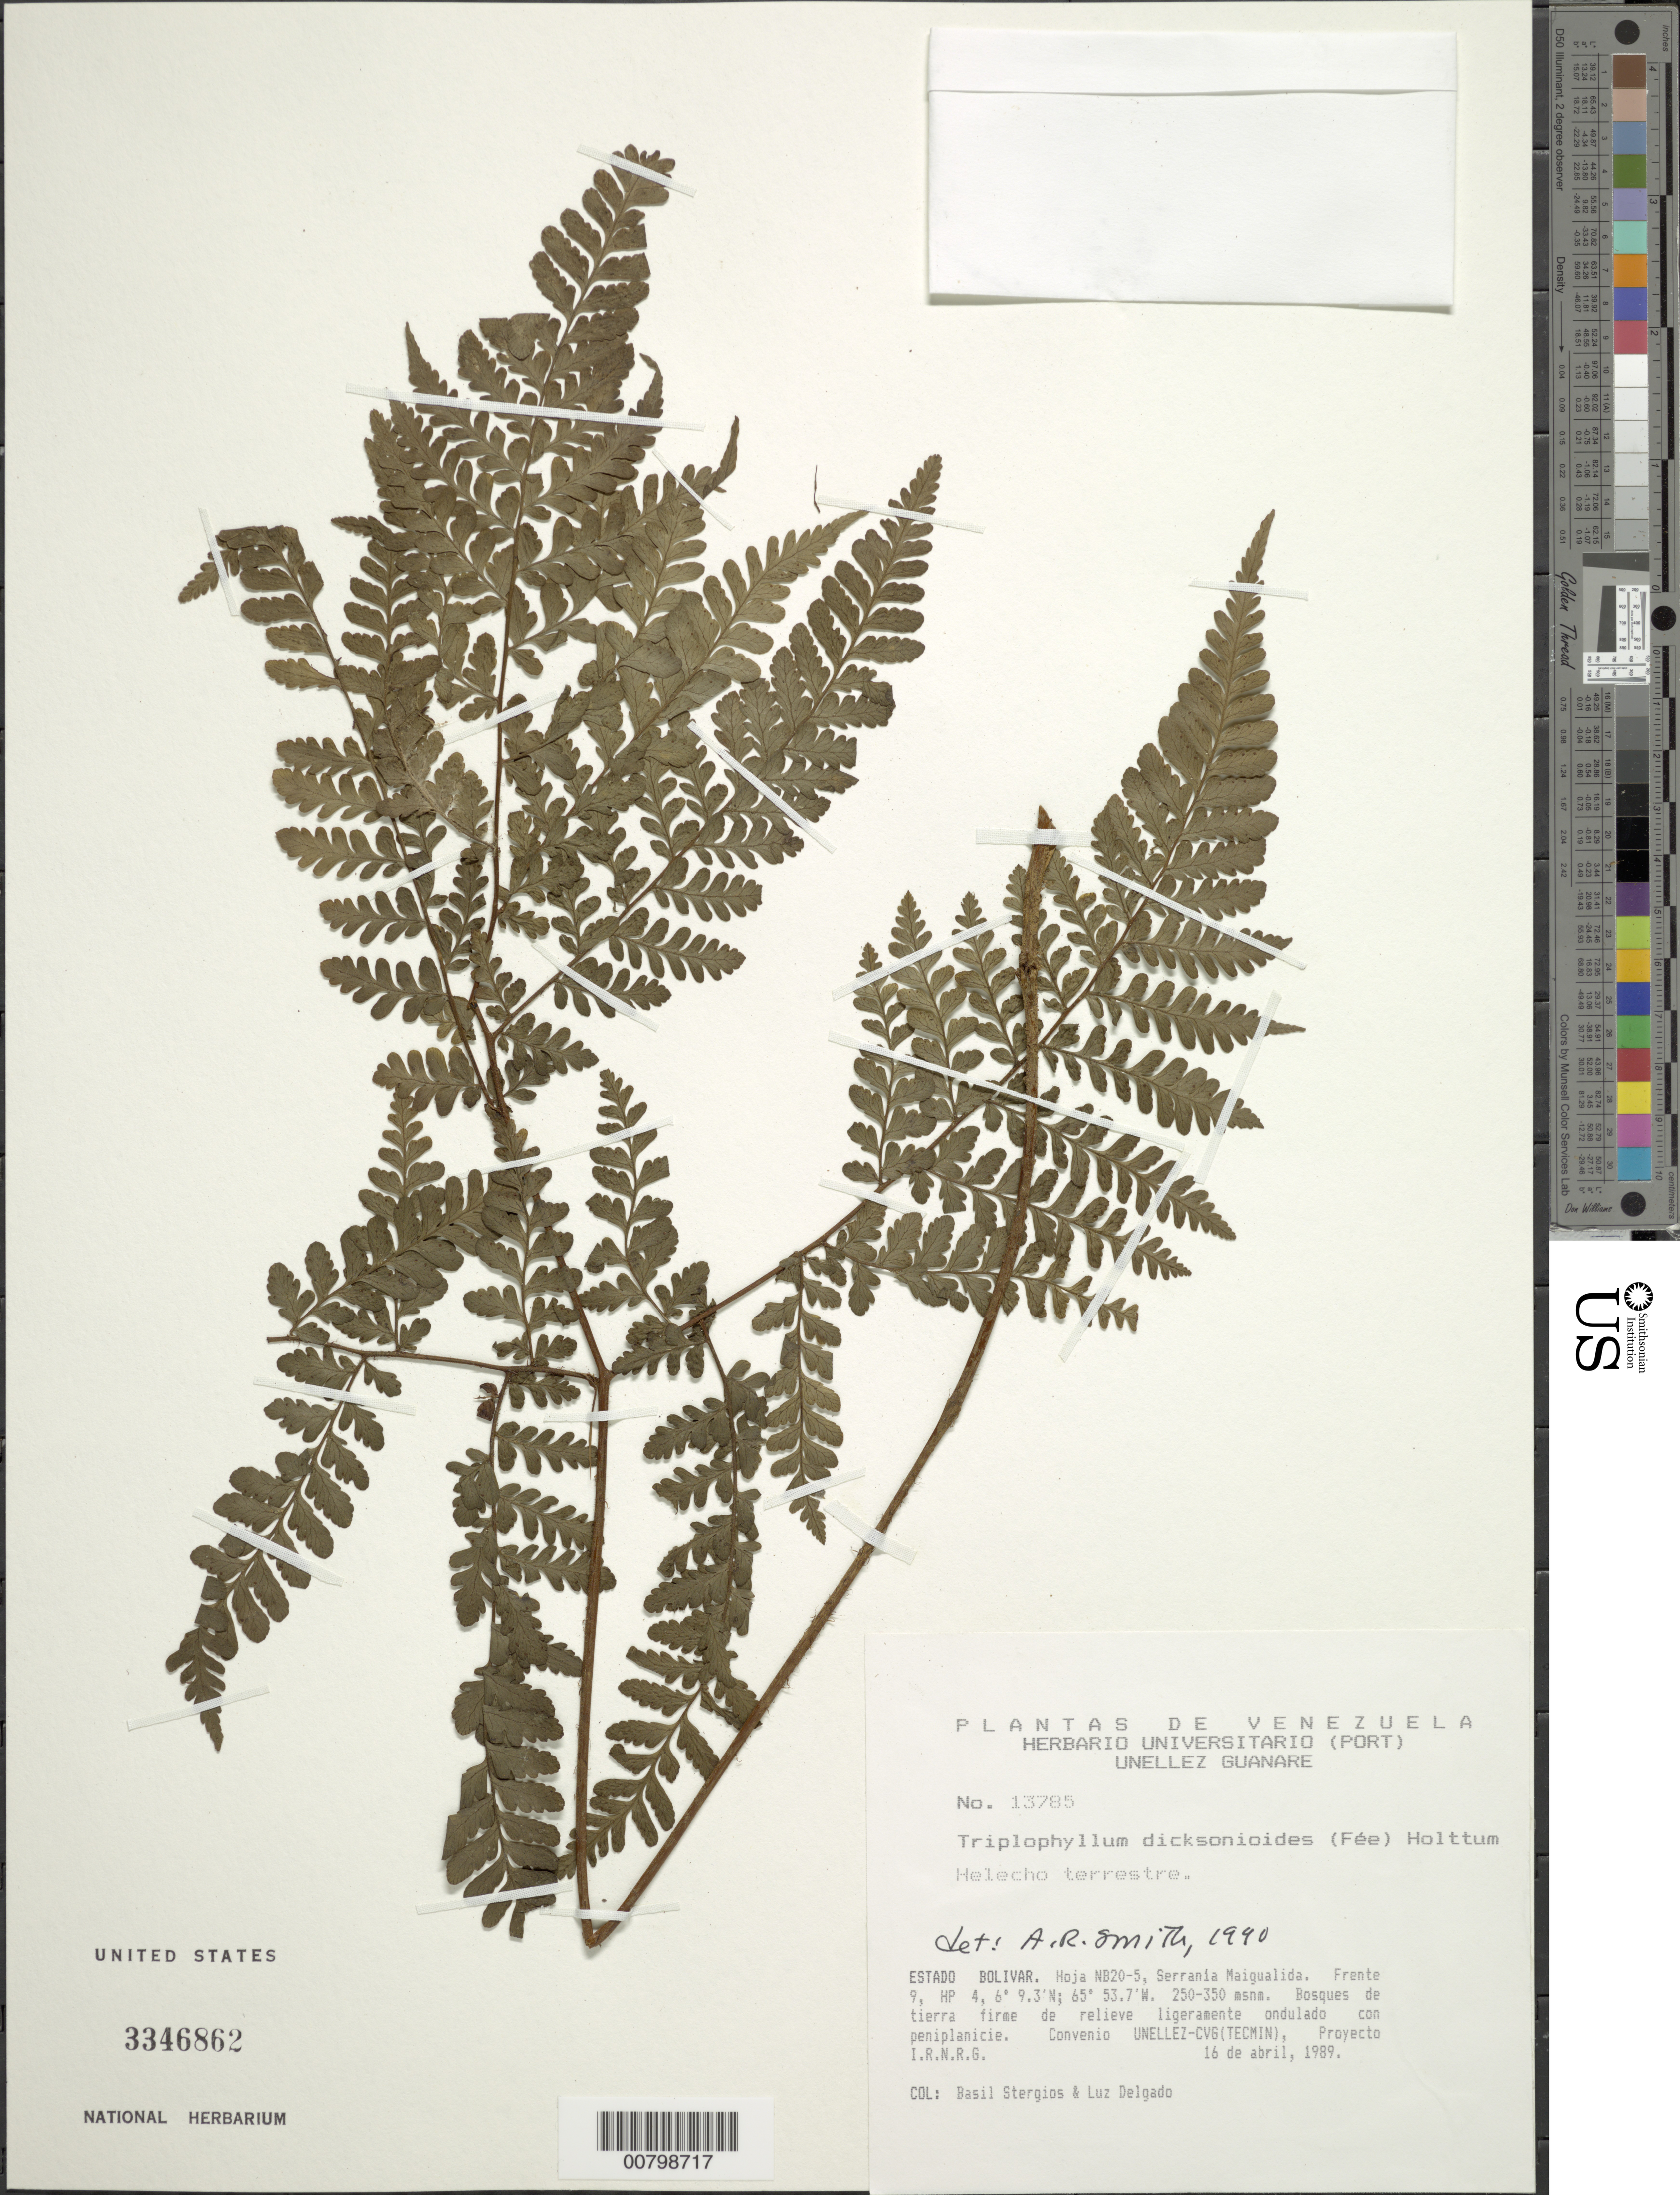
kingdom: Plantae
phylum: Tracheophyta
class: Polypodiopsida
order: Polypodiales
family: Tectariaceae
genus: Triplophyllum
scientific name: Triplophyllum dicksonioides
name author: (Fée) Holttum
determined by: Smith, Alan R., (UC)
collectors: B. G. Stergios & L. Delgado V.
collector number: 13785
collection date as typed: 16-Apr-89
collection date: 1989-04-16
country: Venezuela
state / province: Bolívar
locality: Serrania Maigualida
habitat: Bosques de tierra firme de relieve ligeramente ondulado con peniplanicie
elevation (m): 250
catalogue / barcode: US 3346862